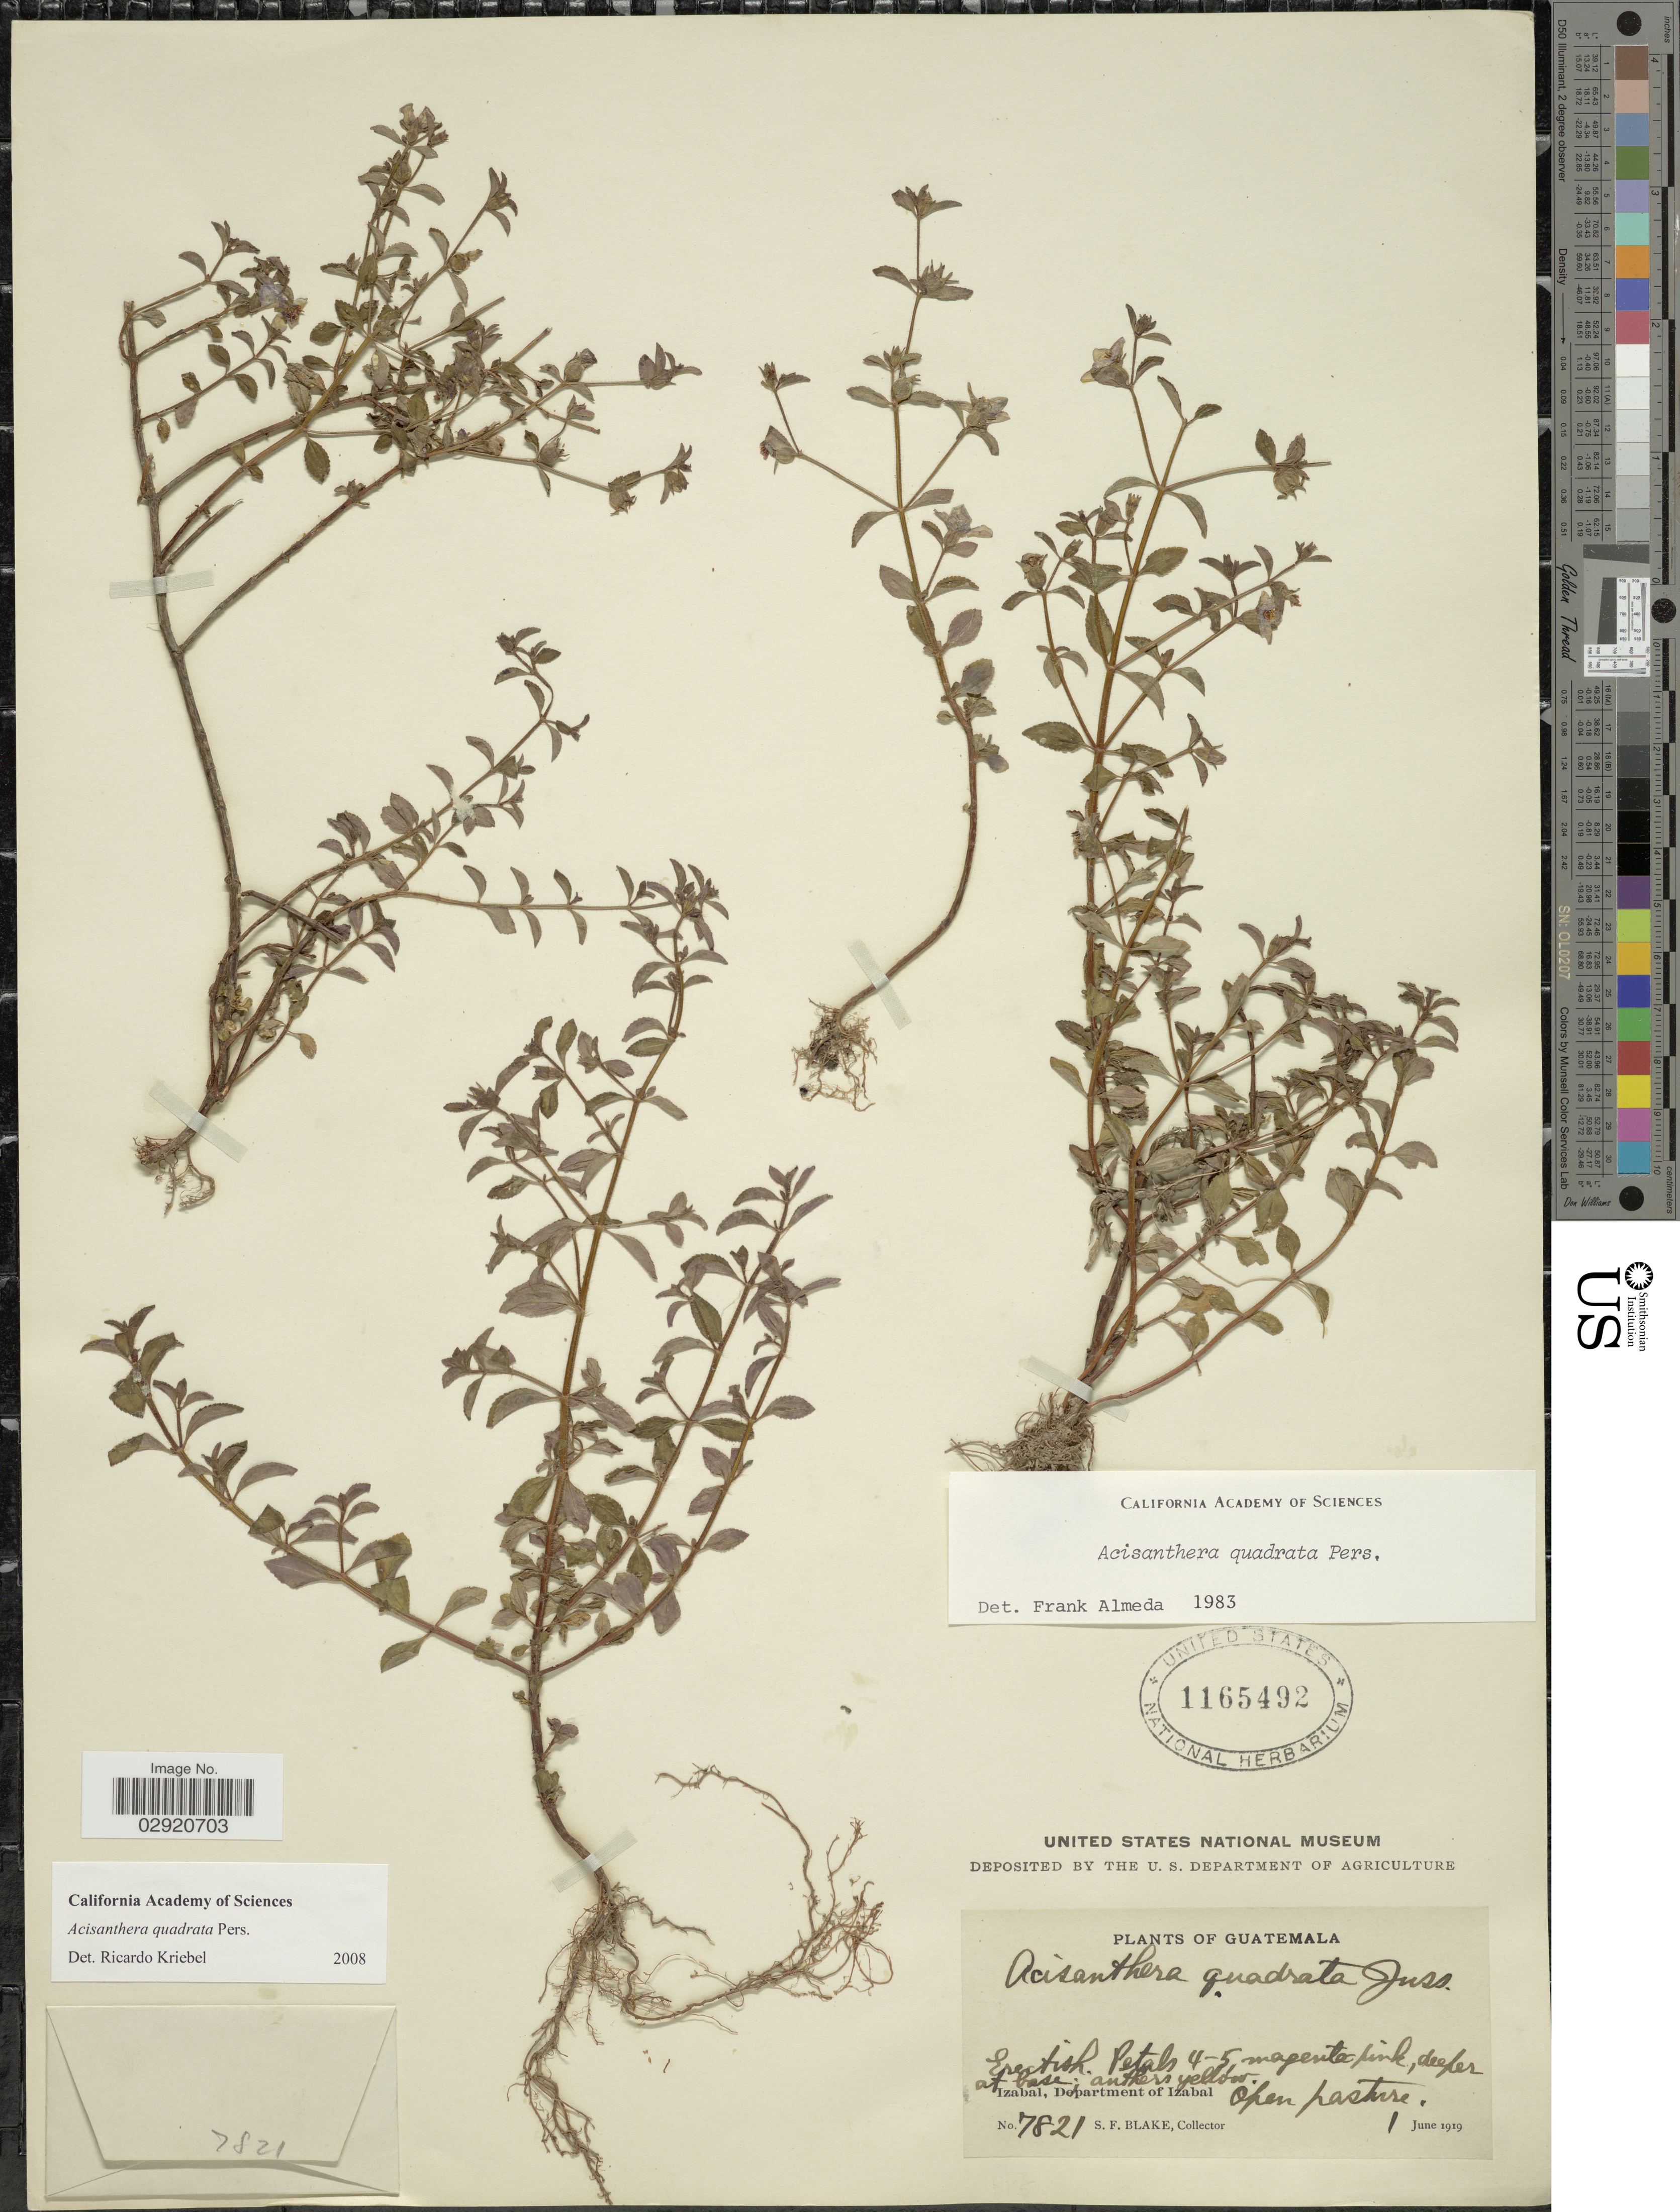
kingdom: Plantae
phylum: Tracheophyta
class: Magnoliopsida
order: Myrtales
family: Melastomataceae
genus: Acisanthera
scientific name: Acisanthera erecta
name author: Gleason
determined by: Nunes da Silva, Diego, (RB), Jardim Botanico do Rio de Janeiro - Herbario (BRAZIL)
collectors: S. Blake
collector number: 7821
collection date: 1919-06-01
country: Guatemala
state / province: Izabal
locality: Department of Izabal.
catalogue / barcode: US 1165492